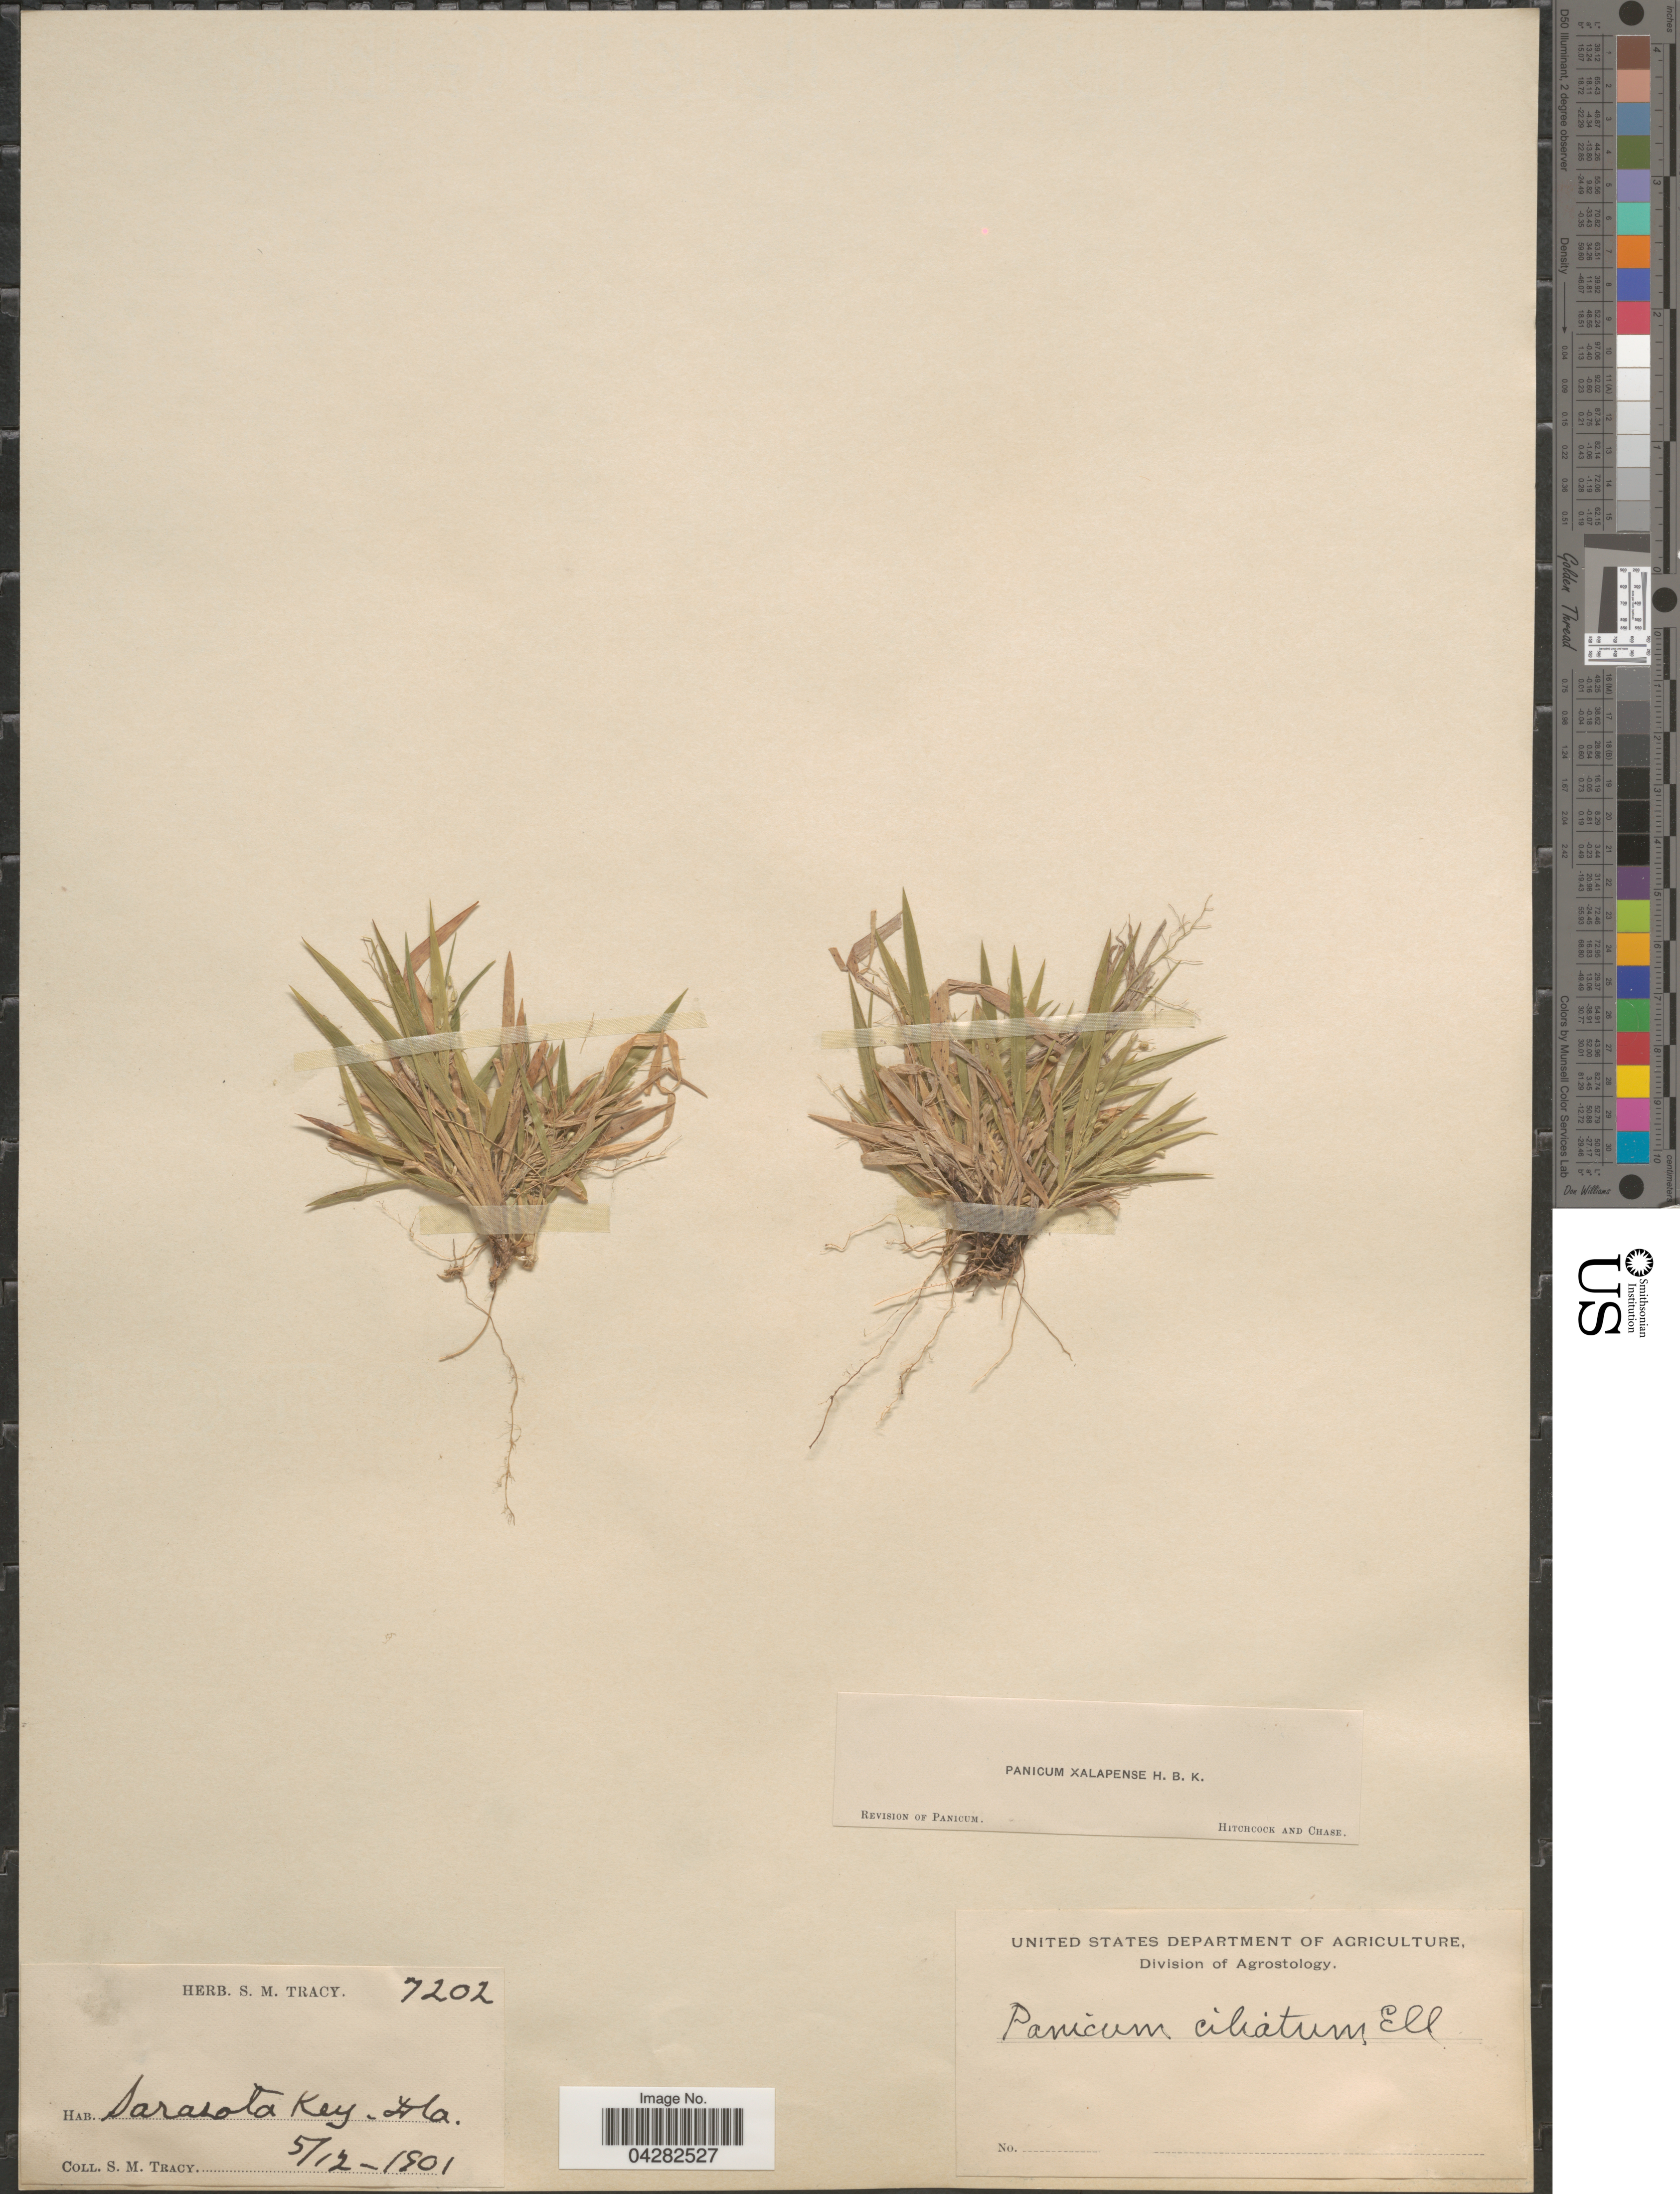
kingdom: Plantae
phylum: Tracheophyta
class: Liliopsida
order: Poales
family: Poaceae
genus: Dichanthelium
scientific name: Dichanthelium laxiflorum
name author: (Lam.) Gould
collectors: S. M. Tracy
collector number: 7202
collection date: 1901-05-12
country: United States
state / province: Florida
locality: Sarasota Key.